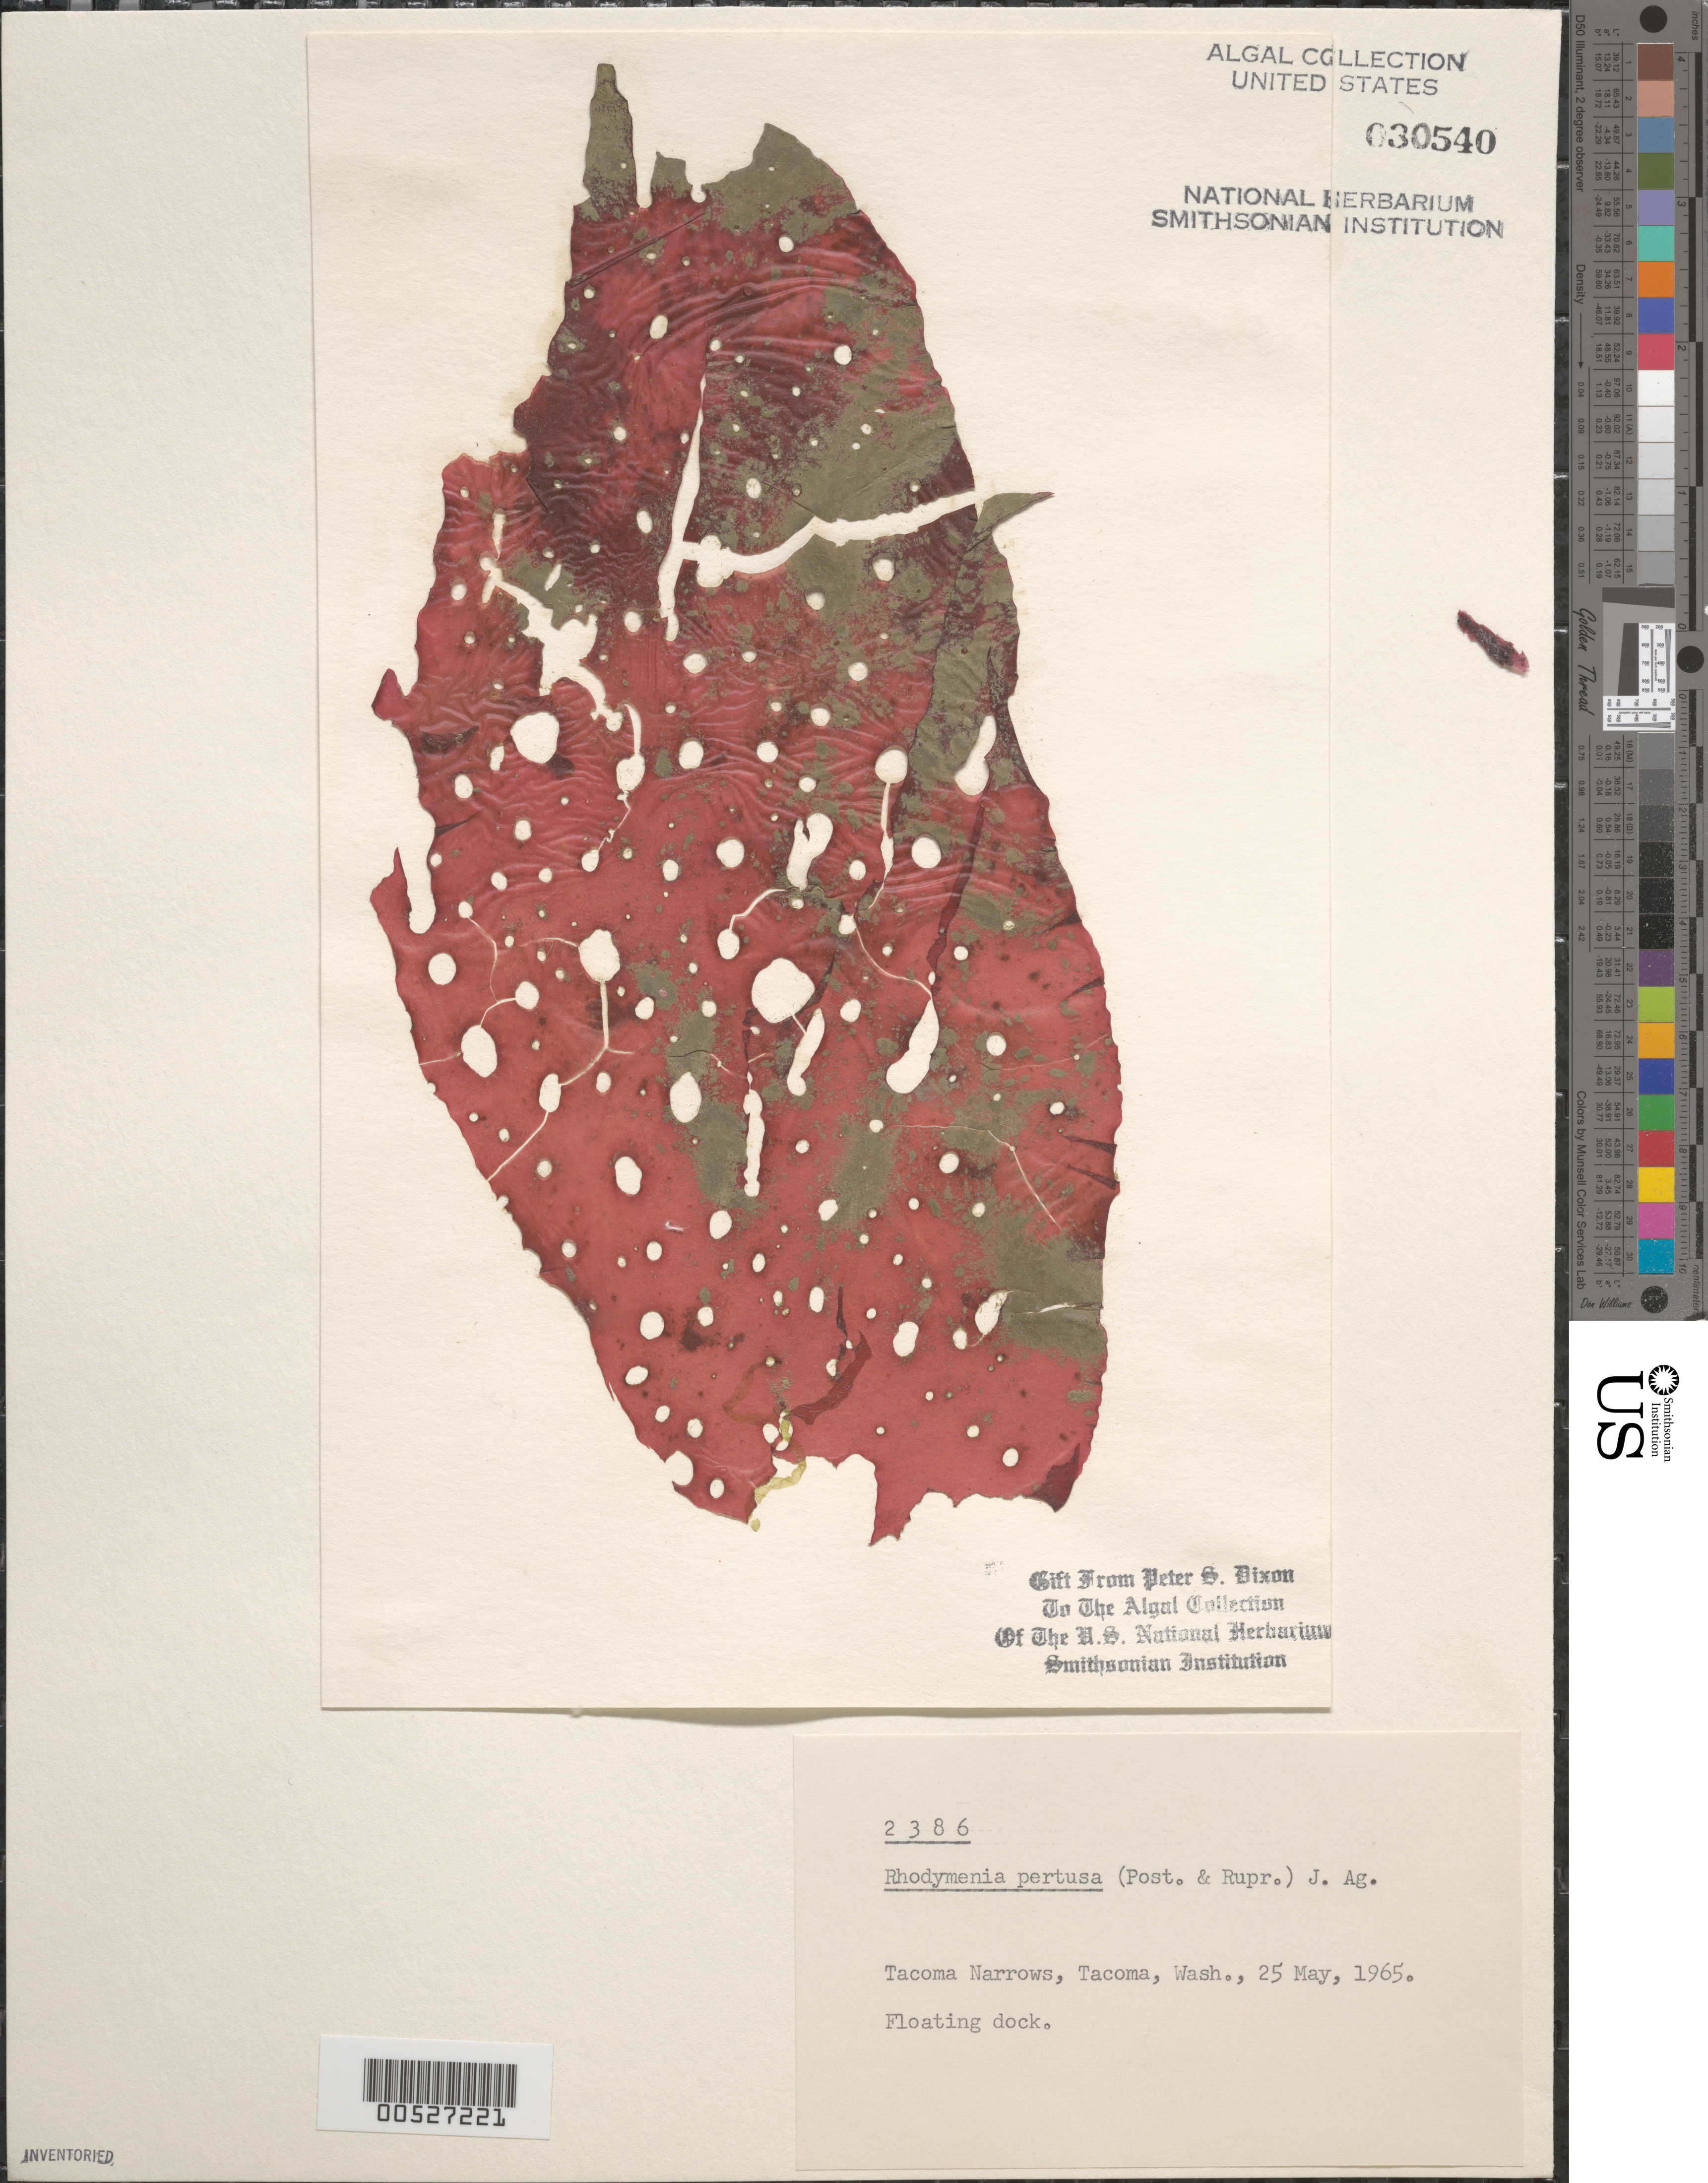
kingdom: Plantae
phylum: Rhodophyta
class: Florideophyceae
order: Rhodymeniales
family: Rhodymeniaceae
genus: Rhodymenia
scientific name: Rhodymenia pertusa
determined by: Dixon, P. S.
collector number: PSD 2386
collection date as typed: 25 May 1965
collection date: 1965-05-25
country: United States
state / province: Washington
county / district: King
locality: Tacoma Narrows, Tacoma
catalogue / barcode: US 30540